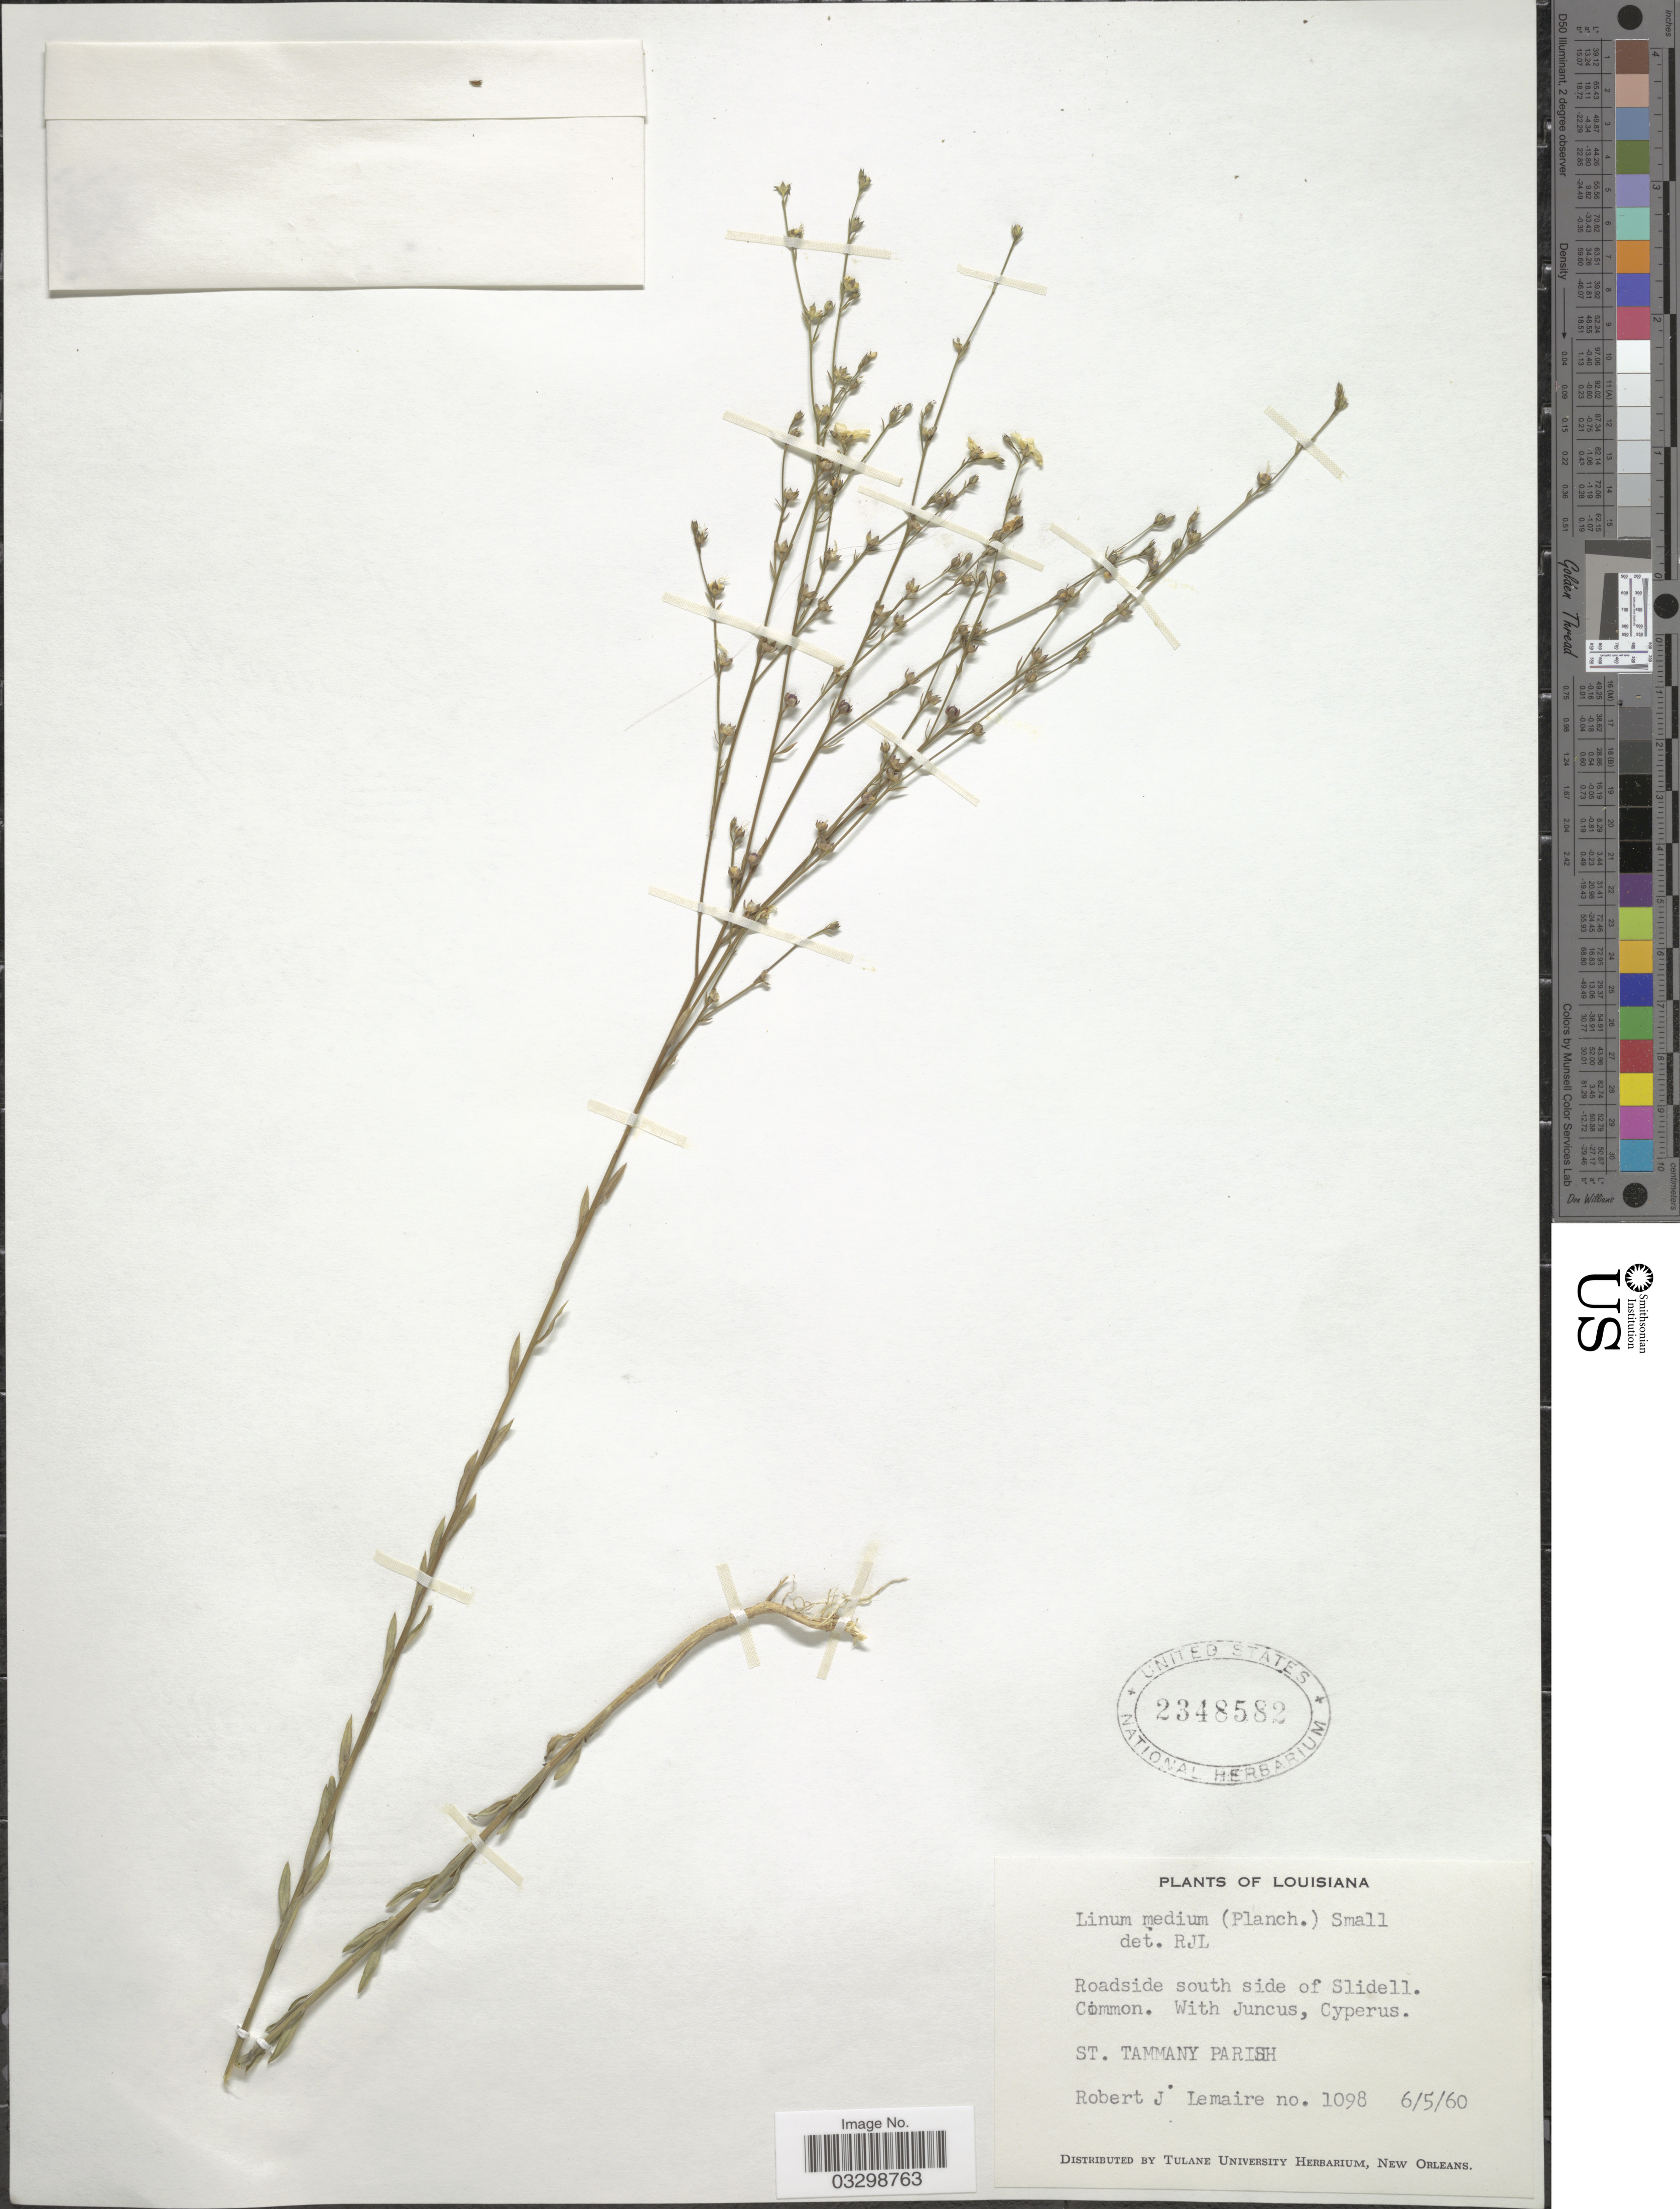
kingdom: Plantae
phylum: Tracheophyta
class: Magnoliopsida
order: Malpighiales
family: Linaceae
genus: Linum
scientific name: Linum medium var. medium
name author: (Planch.) Britton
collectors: R. J. Lemaire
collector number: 1098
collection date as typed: Transcribed d/m/y: 5/6/60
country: United States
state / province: Louisiana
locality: Roadside south side of Slidell. St. Tammany Parish.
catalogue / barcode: US 2348582